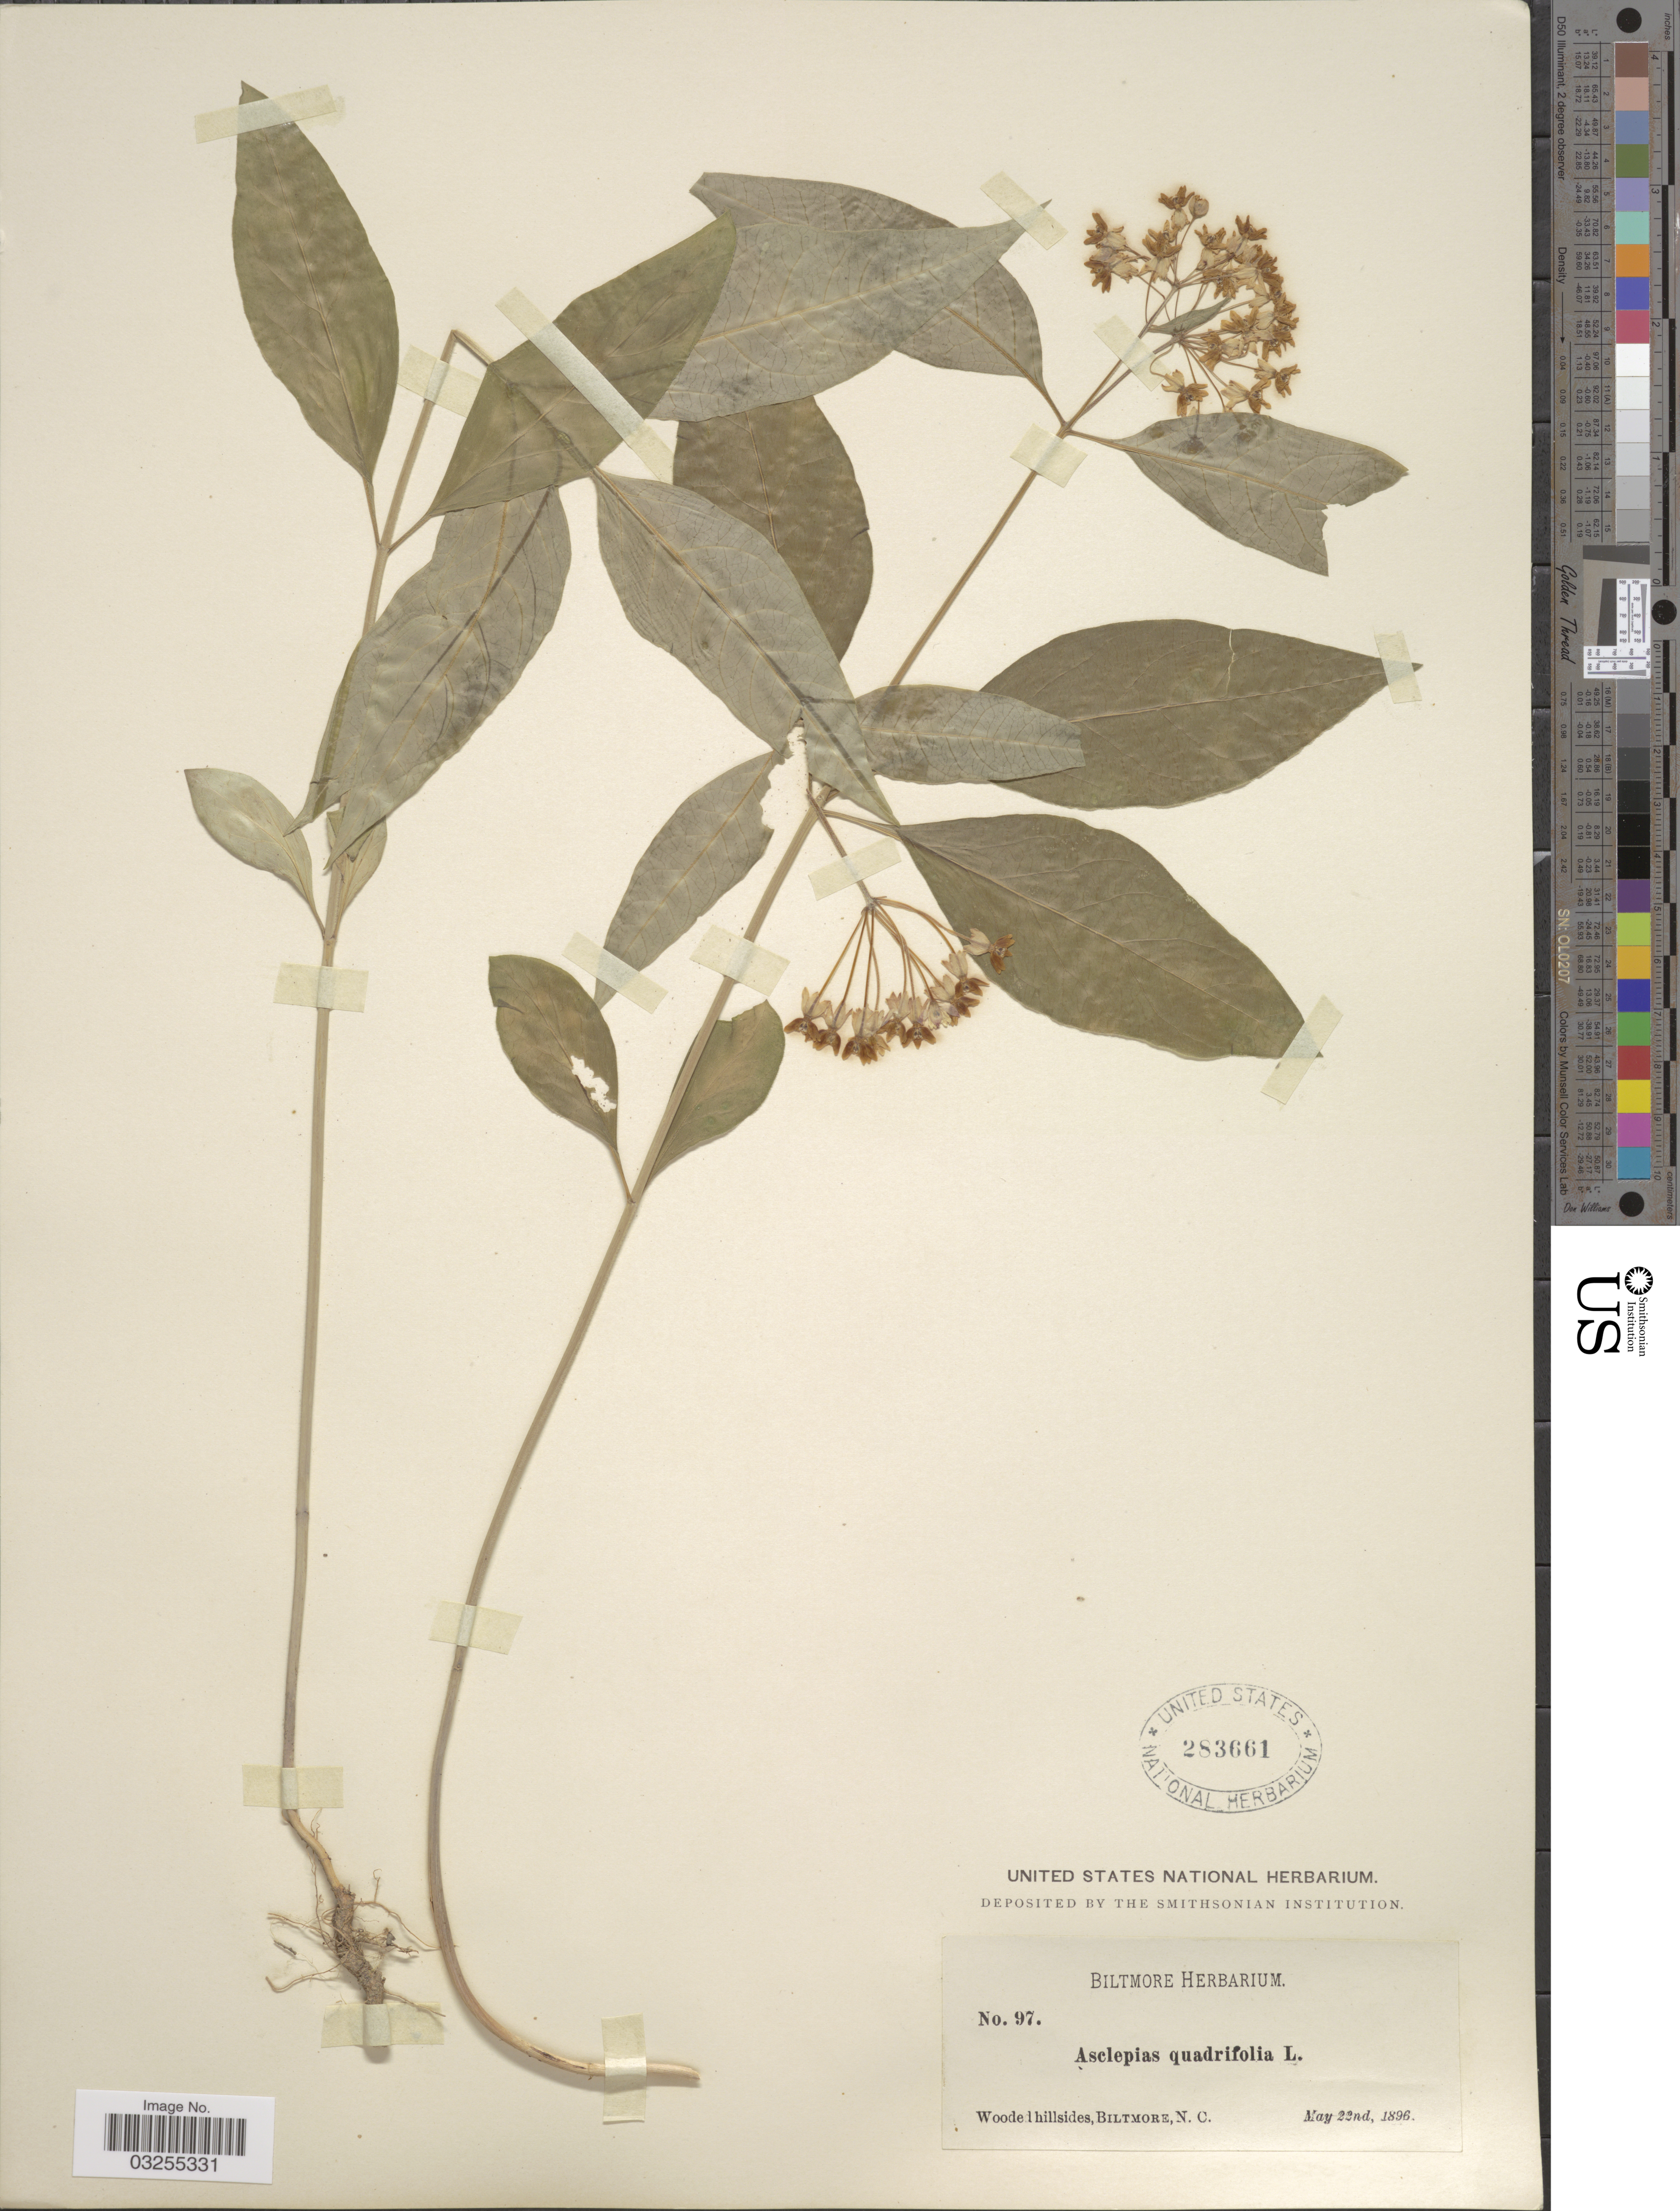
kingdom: Plantae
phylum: Tracheophyta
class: Magnoliopsida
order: Gentianales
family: Apocynaceae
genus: Asclepias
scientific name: Asclepias quadrifolia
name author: Jacq.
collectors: ex herb. Biltmore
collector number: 97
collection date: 1896-05-22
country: United States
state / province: North Carolina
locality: Wooded hillsides, Biltmore.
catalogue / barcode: US 283661